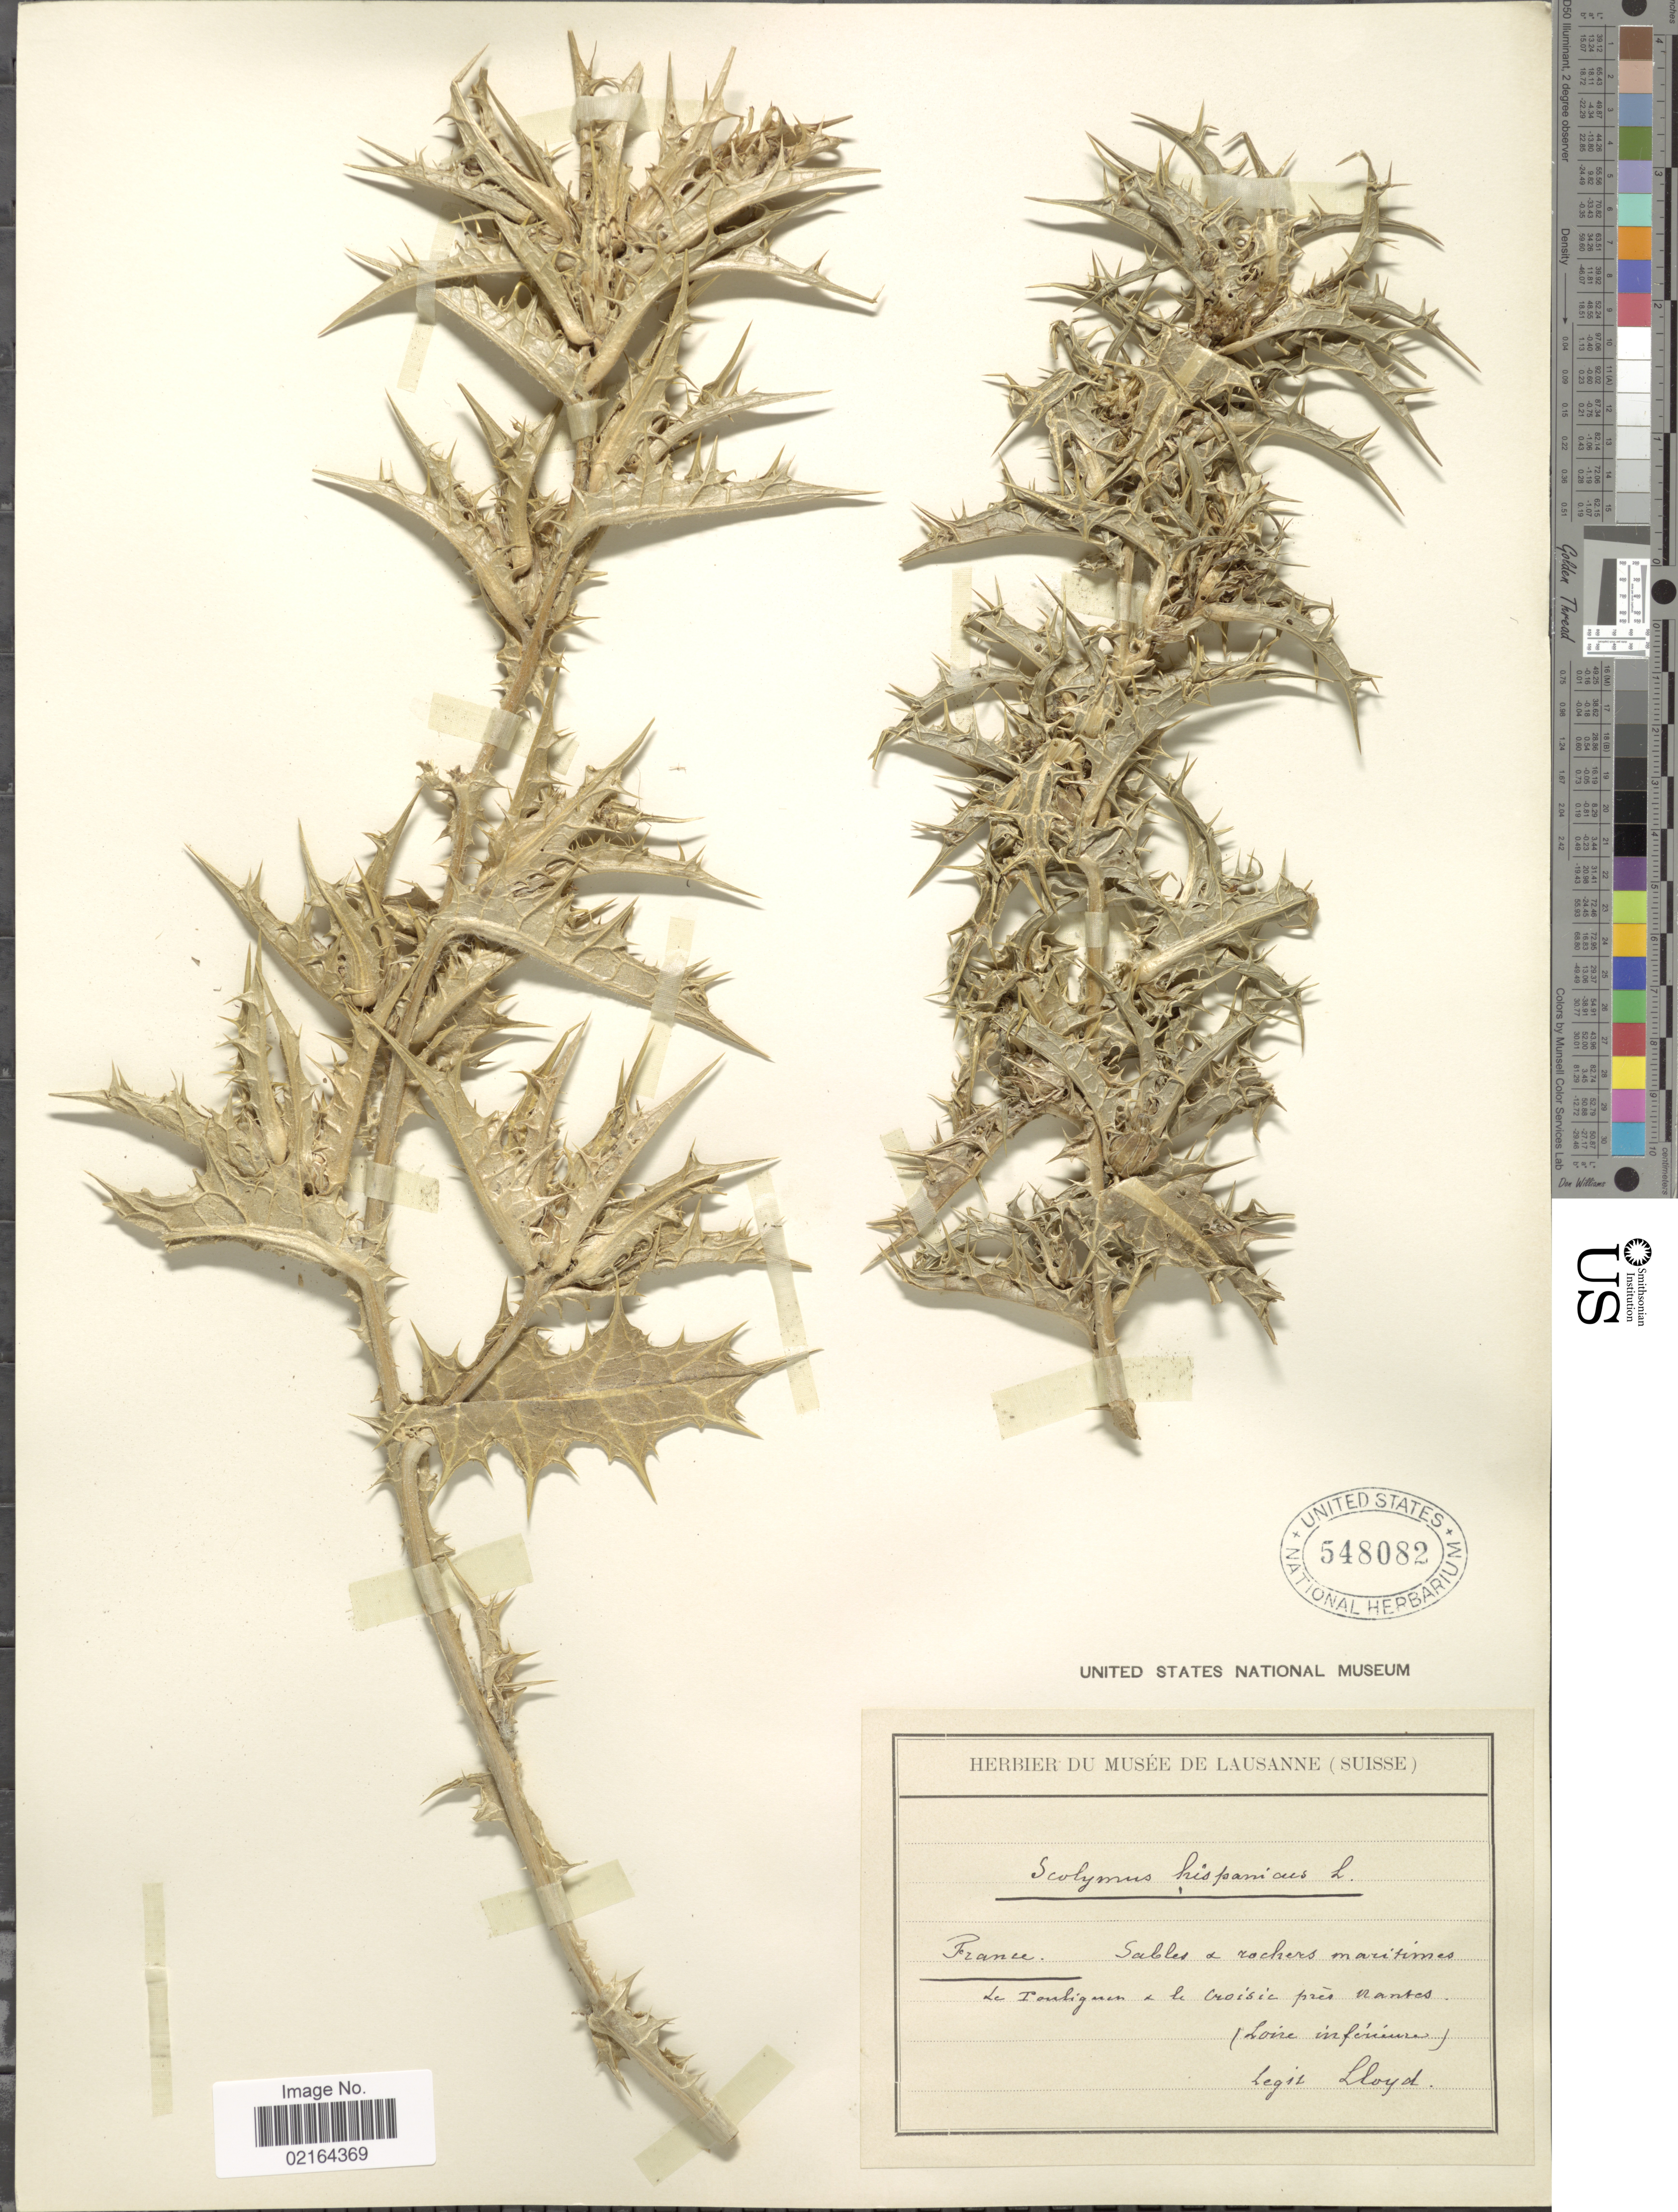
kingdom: Plantae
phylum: Tracheophyta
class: Magnoliopsida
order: Asterales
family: Asteraceae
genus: Scolymus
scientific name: Scolymus hispanicus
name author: L.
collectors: -- Lloyd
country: France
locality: Sables a rochers martimis, Le Tongliguen e le croisie pres nantes [interpreted]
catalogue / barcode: US 548082